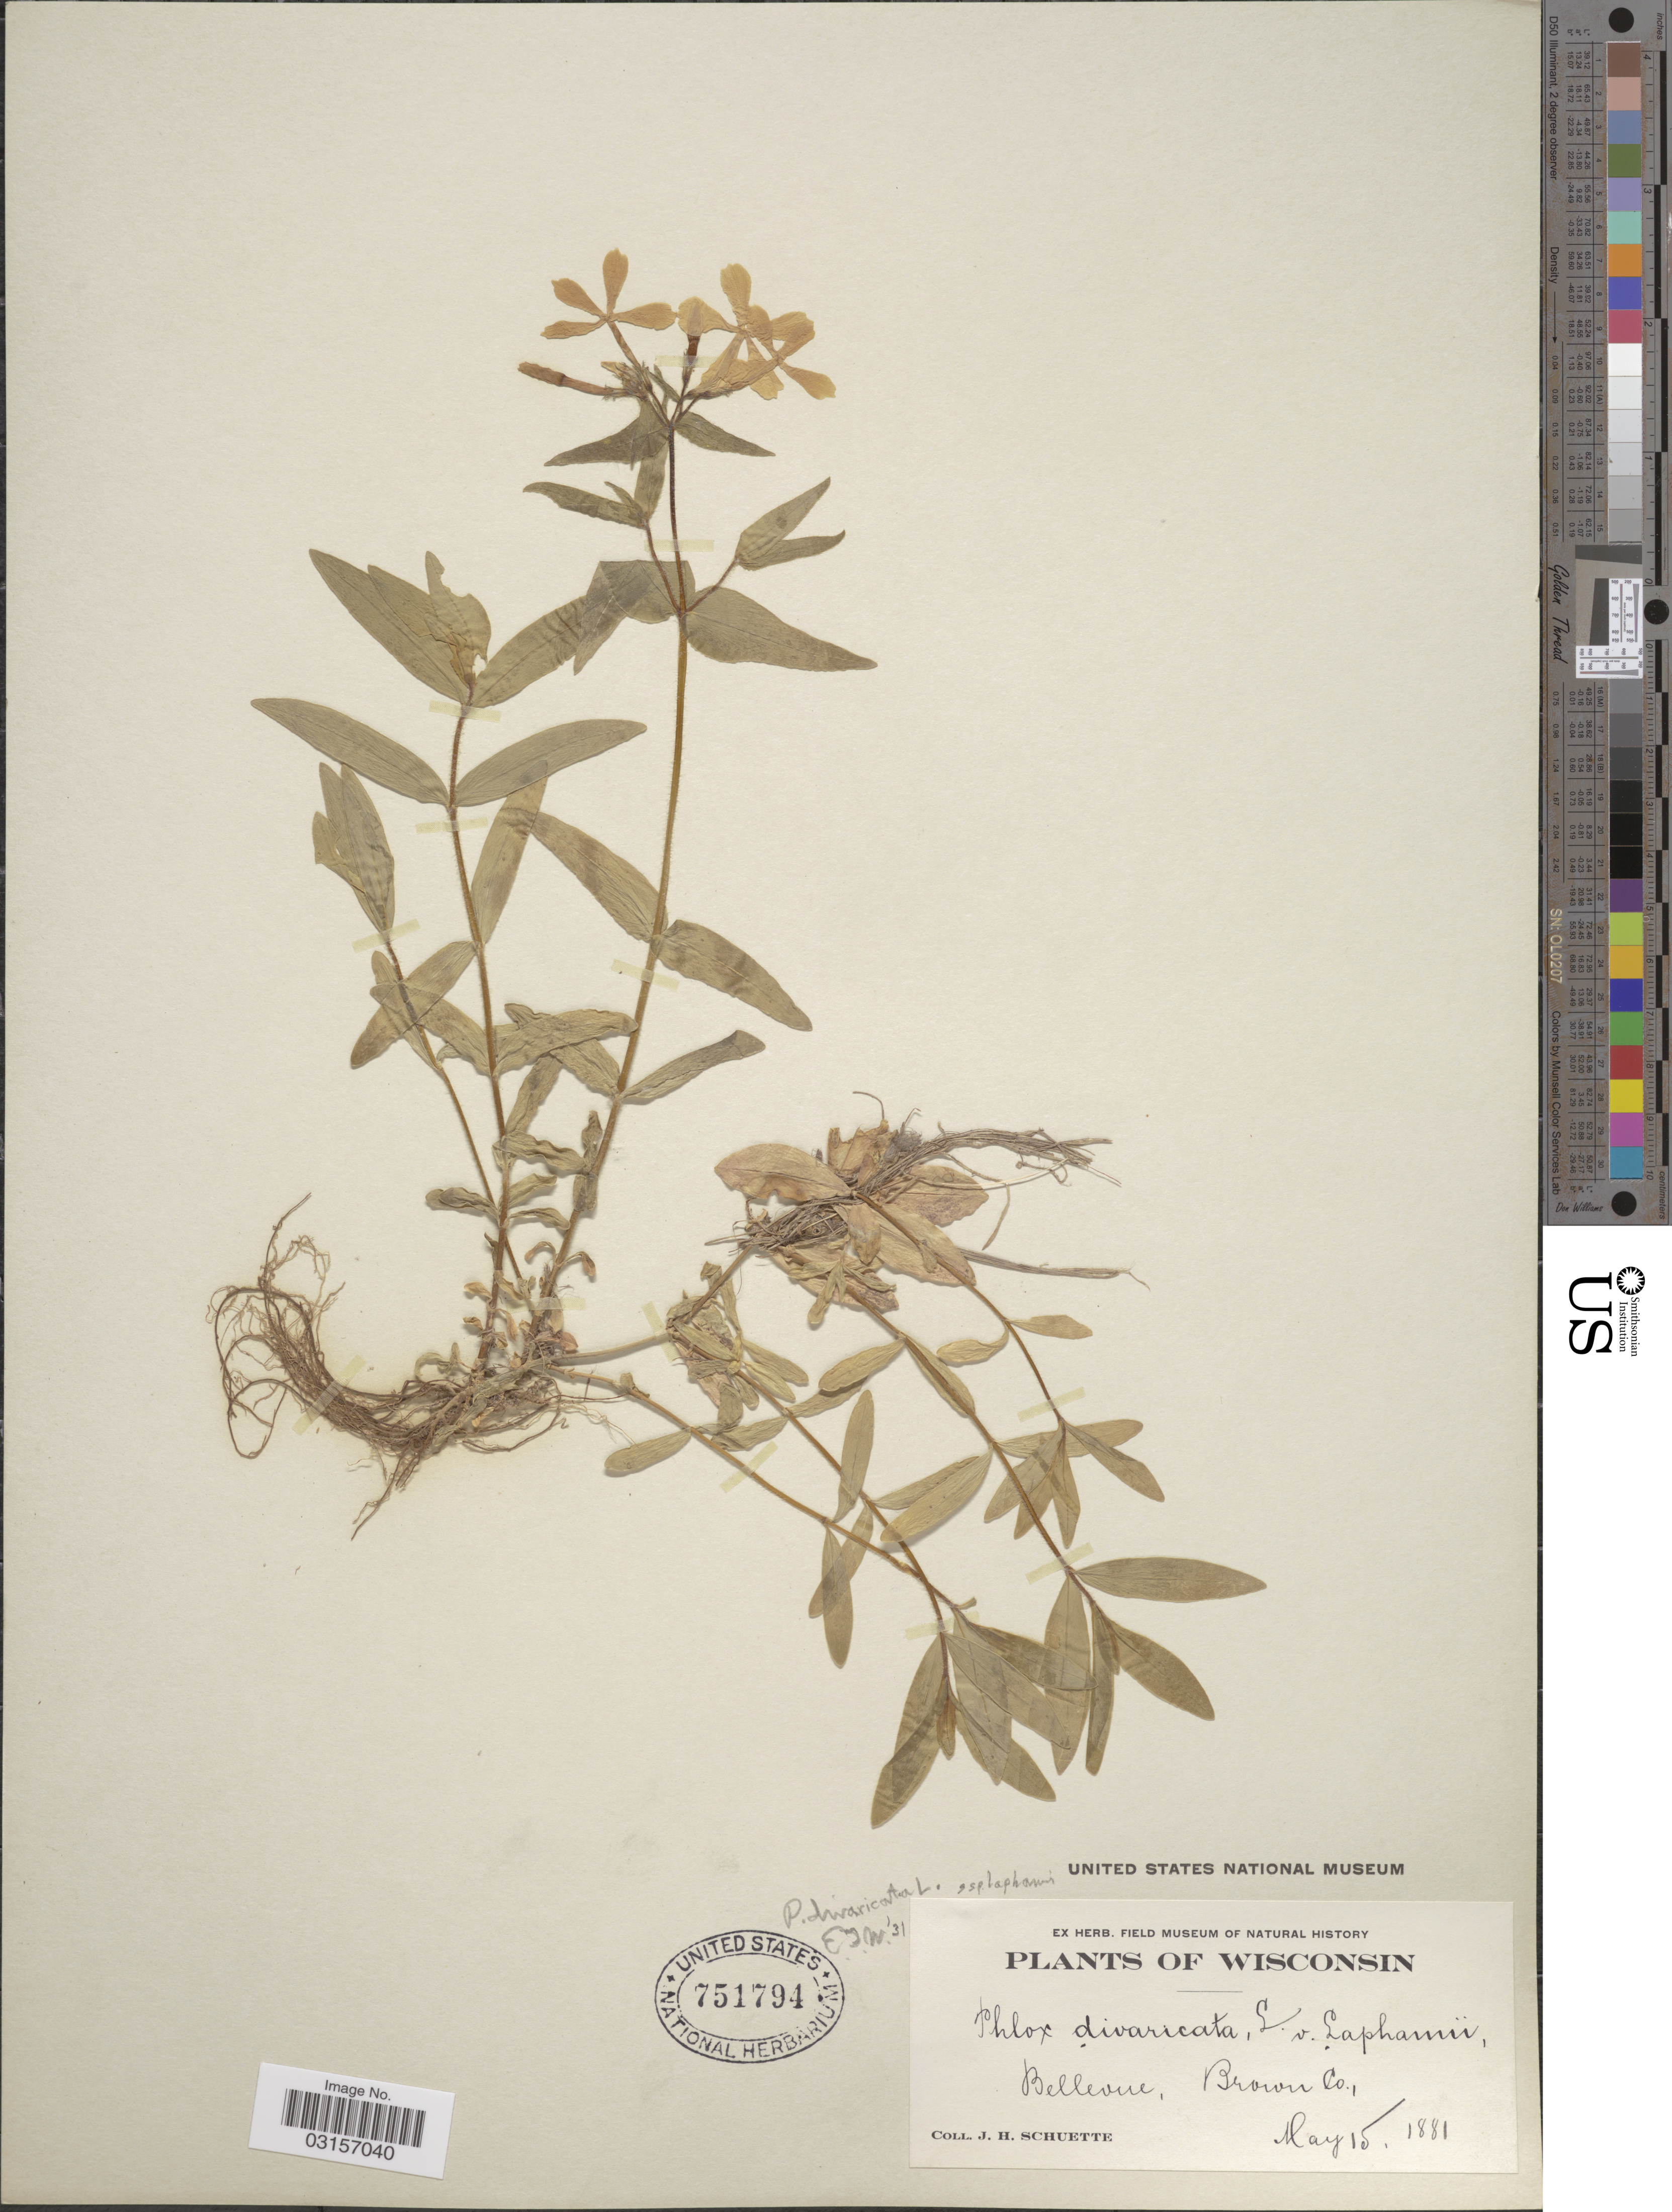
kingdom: Plantae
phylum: Tracheophyta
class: Magnoliopsida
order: Ericales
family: Polemoniaceae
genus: Phlox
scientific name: Phlox divaricata subsp. laphamii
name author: (Alph. Wood) Wherry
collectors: J. H. Schuette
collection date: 1881-05-15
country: United States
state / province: Wisconsin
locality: Bellevue, Brown Co.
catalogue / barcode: US 751794